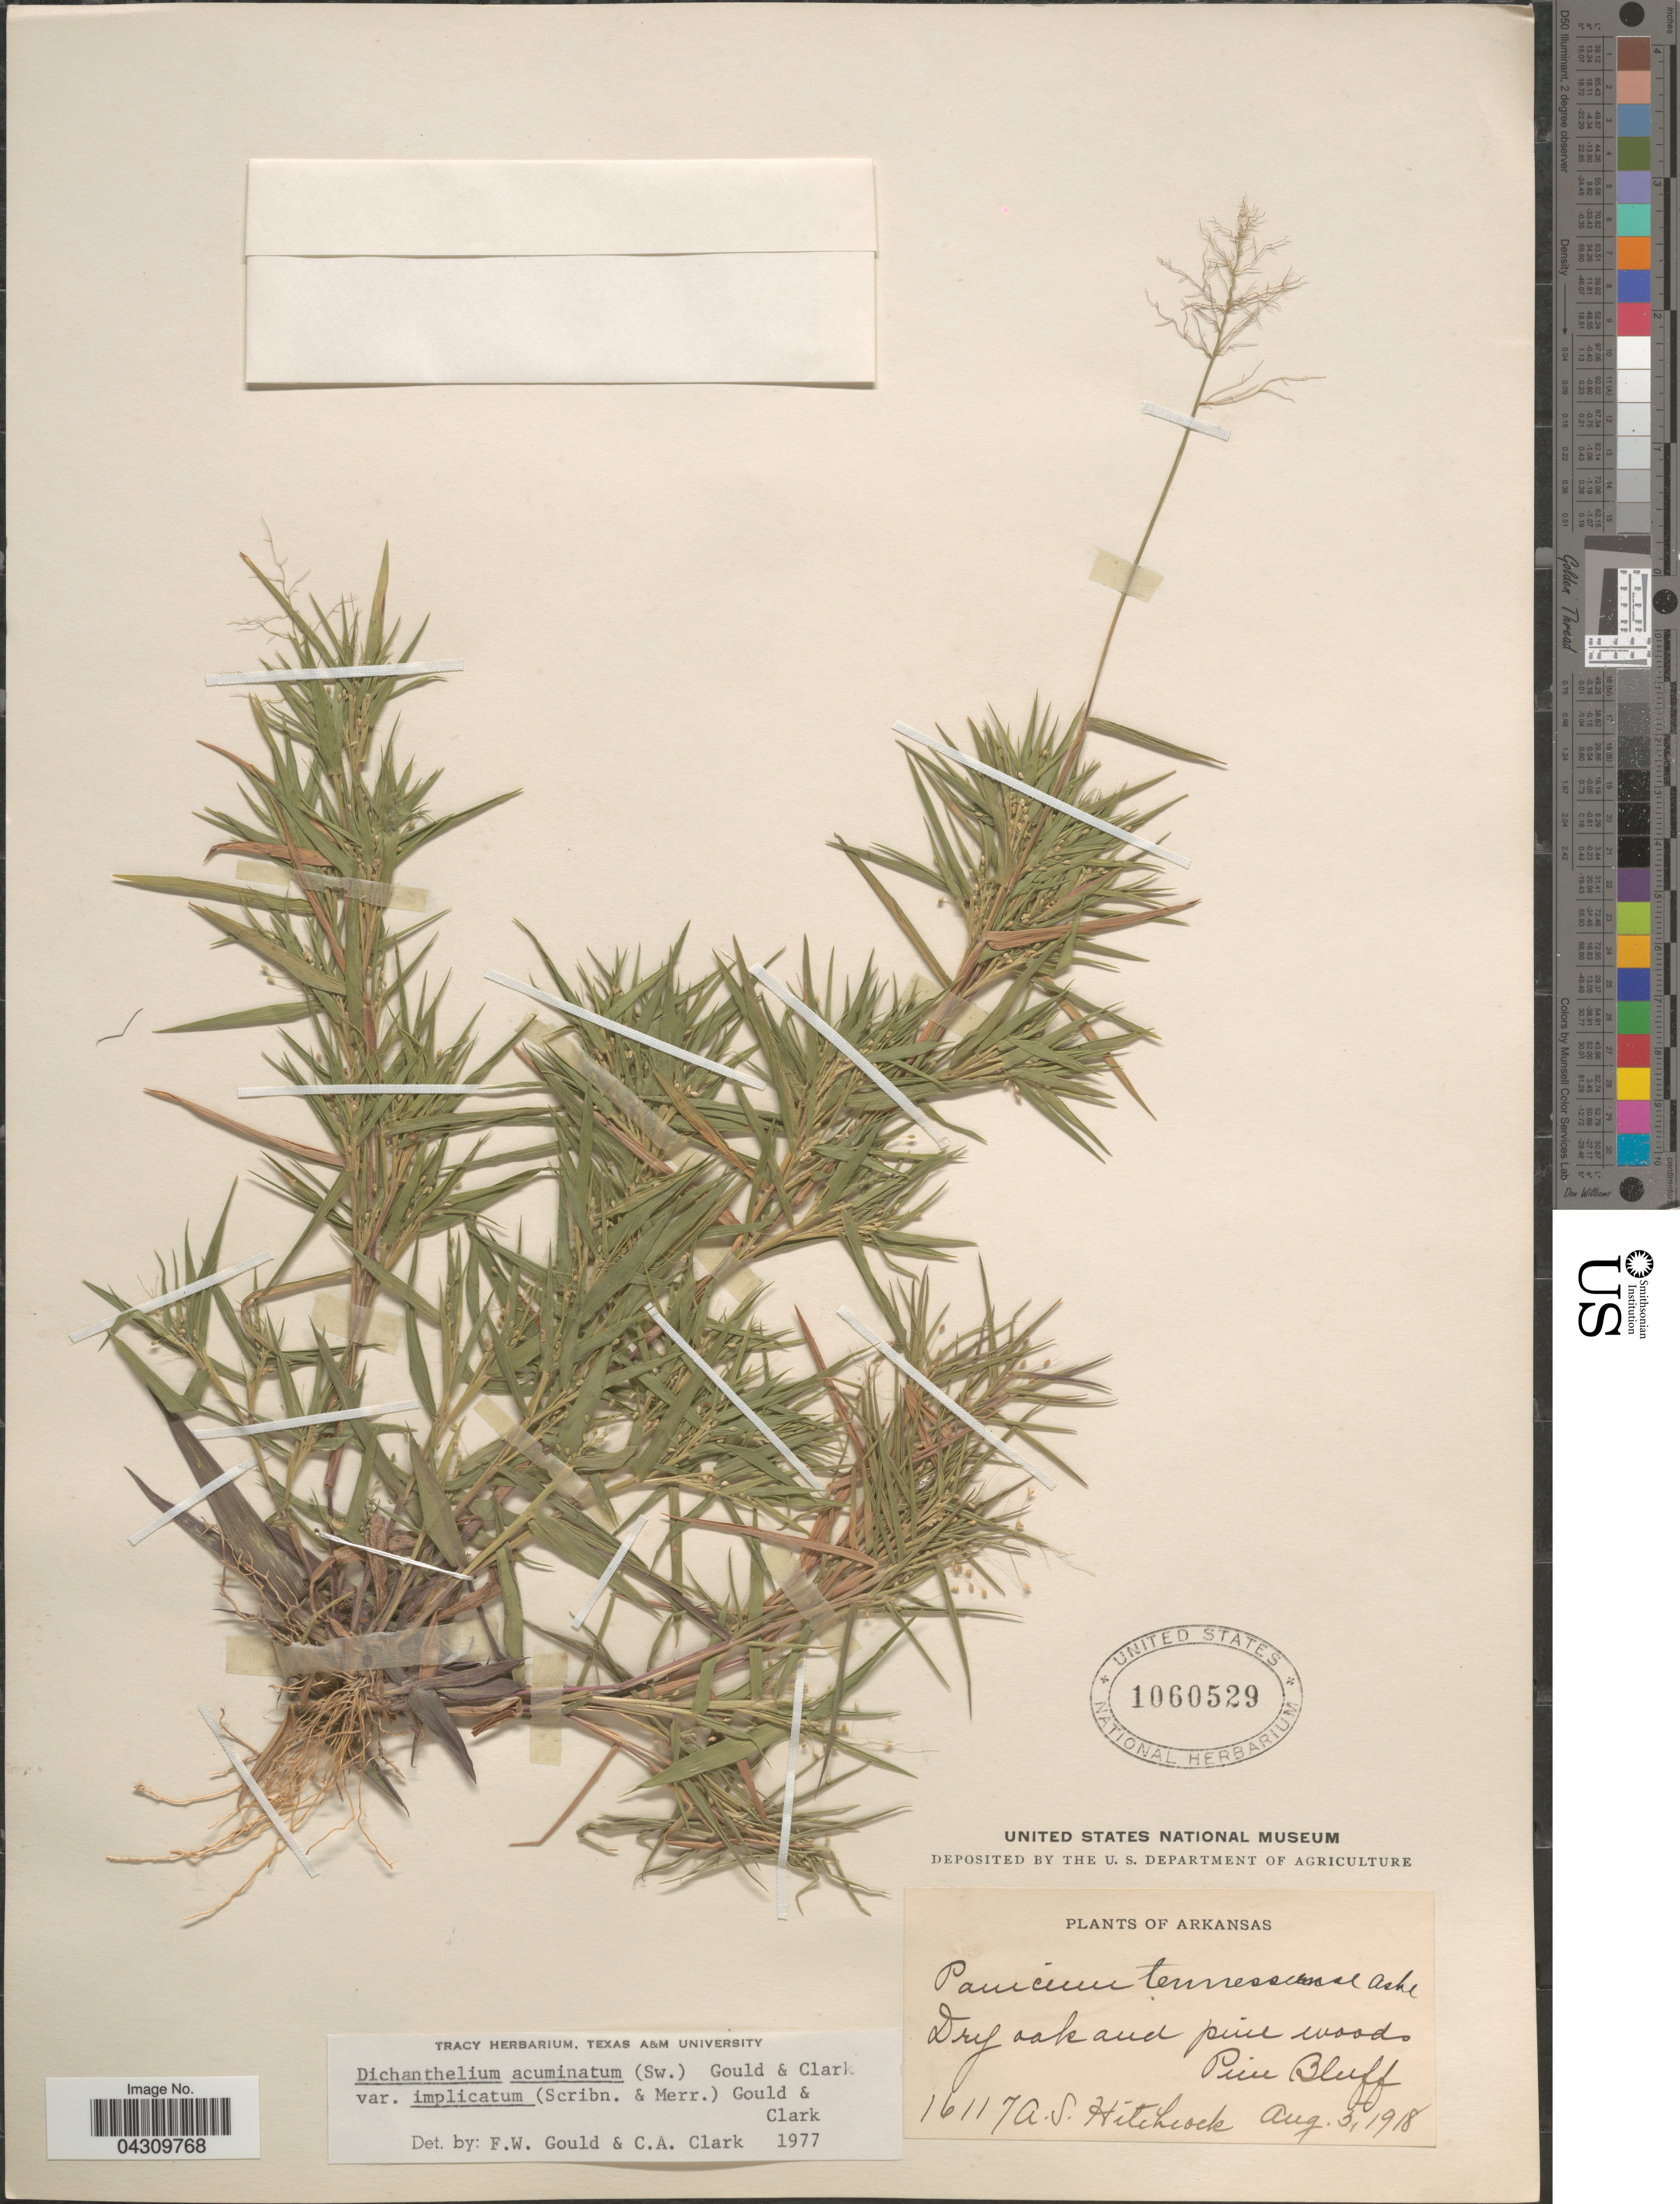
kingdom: Plantae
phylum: Tracheophyta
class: Liliopsida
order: Poales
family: Poaceae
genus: Dichanthelium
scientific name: Dichanthelium acuminatum var. acuminatum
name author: (Sw.) Gould & C.A. Clark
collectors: A. S. Hitchcock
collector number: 16117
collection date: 1918-08-05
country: United States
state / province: Arkansas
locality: Dry oak and pine woods. Pine Bluff.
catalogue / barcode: US 1060529